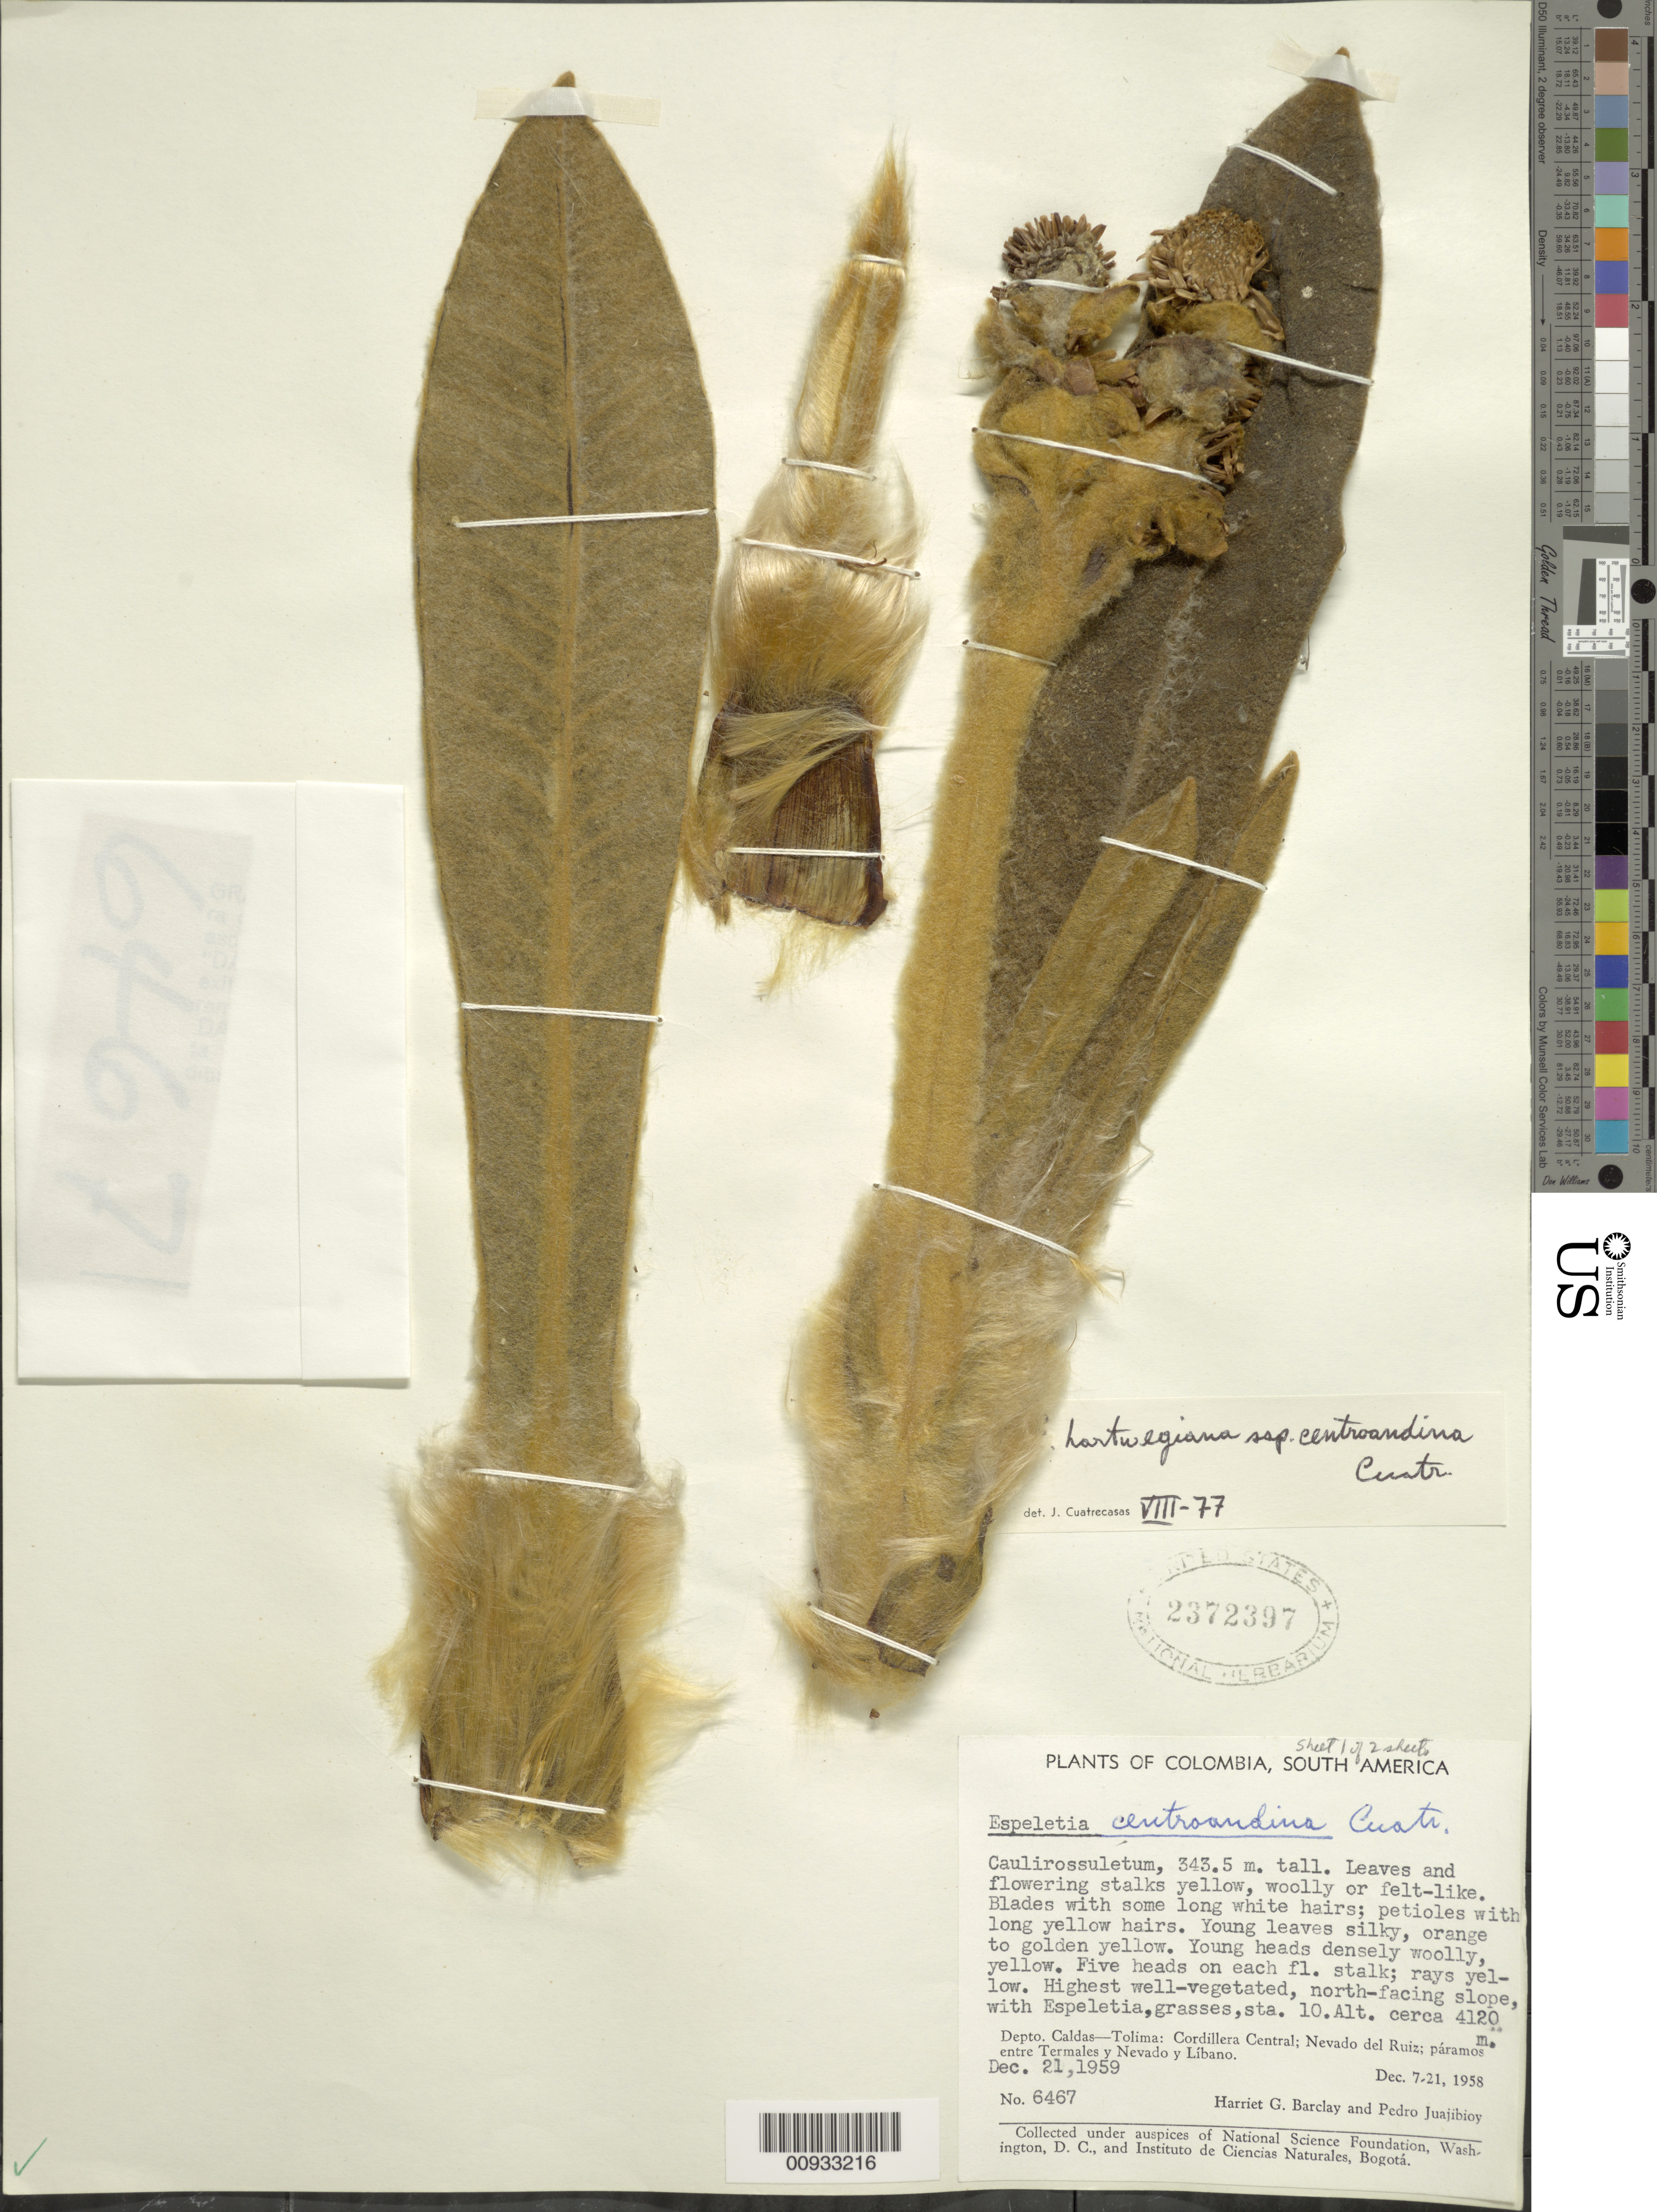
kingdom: Plantae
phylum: Tracheophyta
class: Magnoliopsida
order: Asterales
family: Asteraceae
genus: Espeletia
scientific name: Espeletia hartwegiana subsp. centroandina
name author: Cuatrec.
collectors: H. G. Barclay & P. Juajibioy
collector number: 6467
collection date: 1959-12-21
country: Colombia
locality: North-facing slope, sta. 10, Dept. Caldas-Tolima: Cordillera Central; Nevado del Ruiz; paramos entre Termales y Nevado y Libano.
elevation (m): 4120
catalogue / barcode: US 2372397